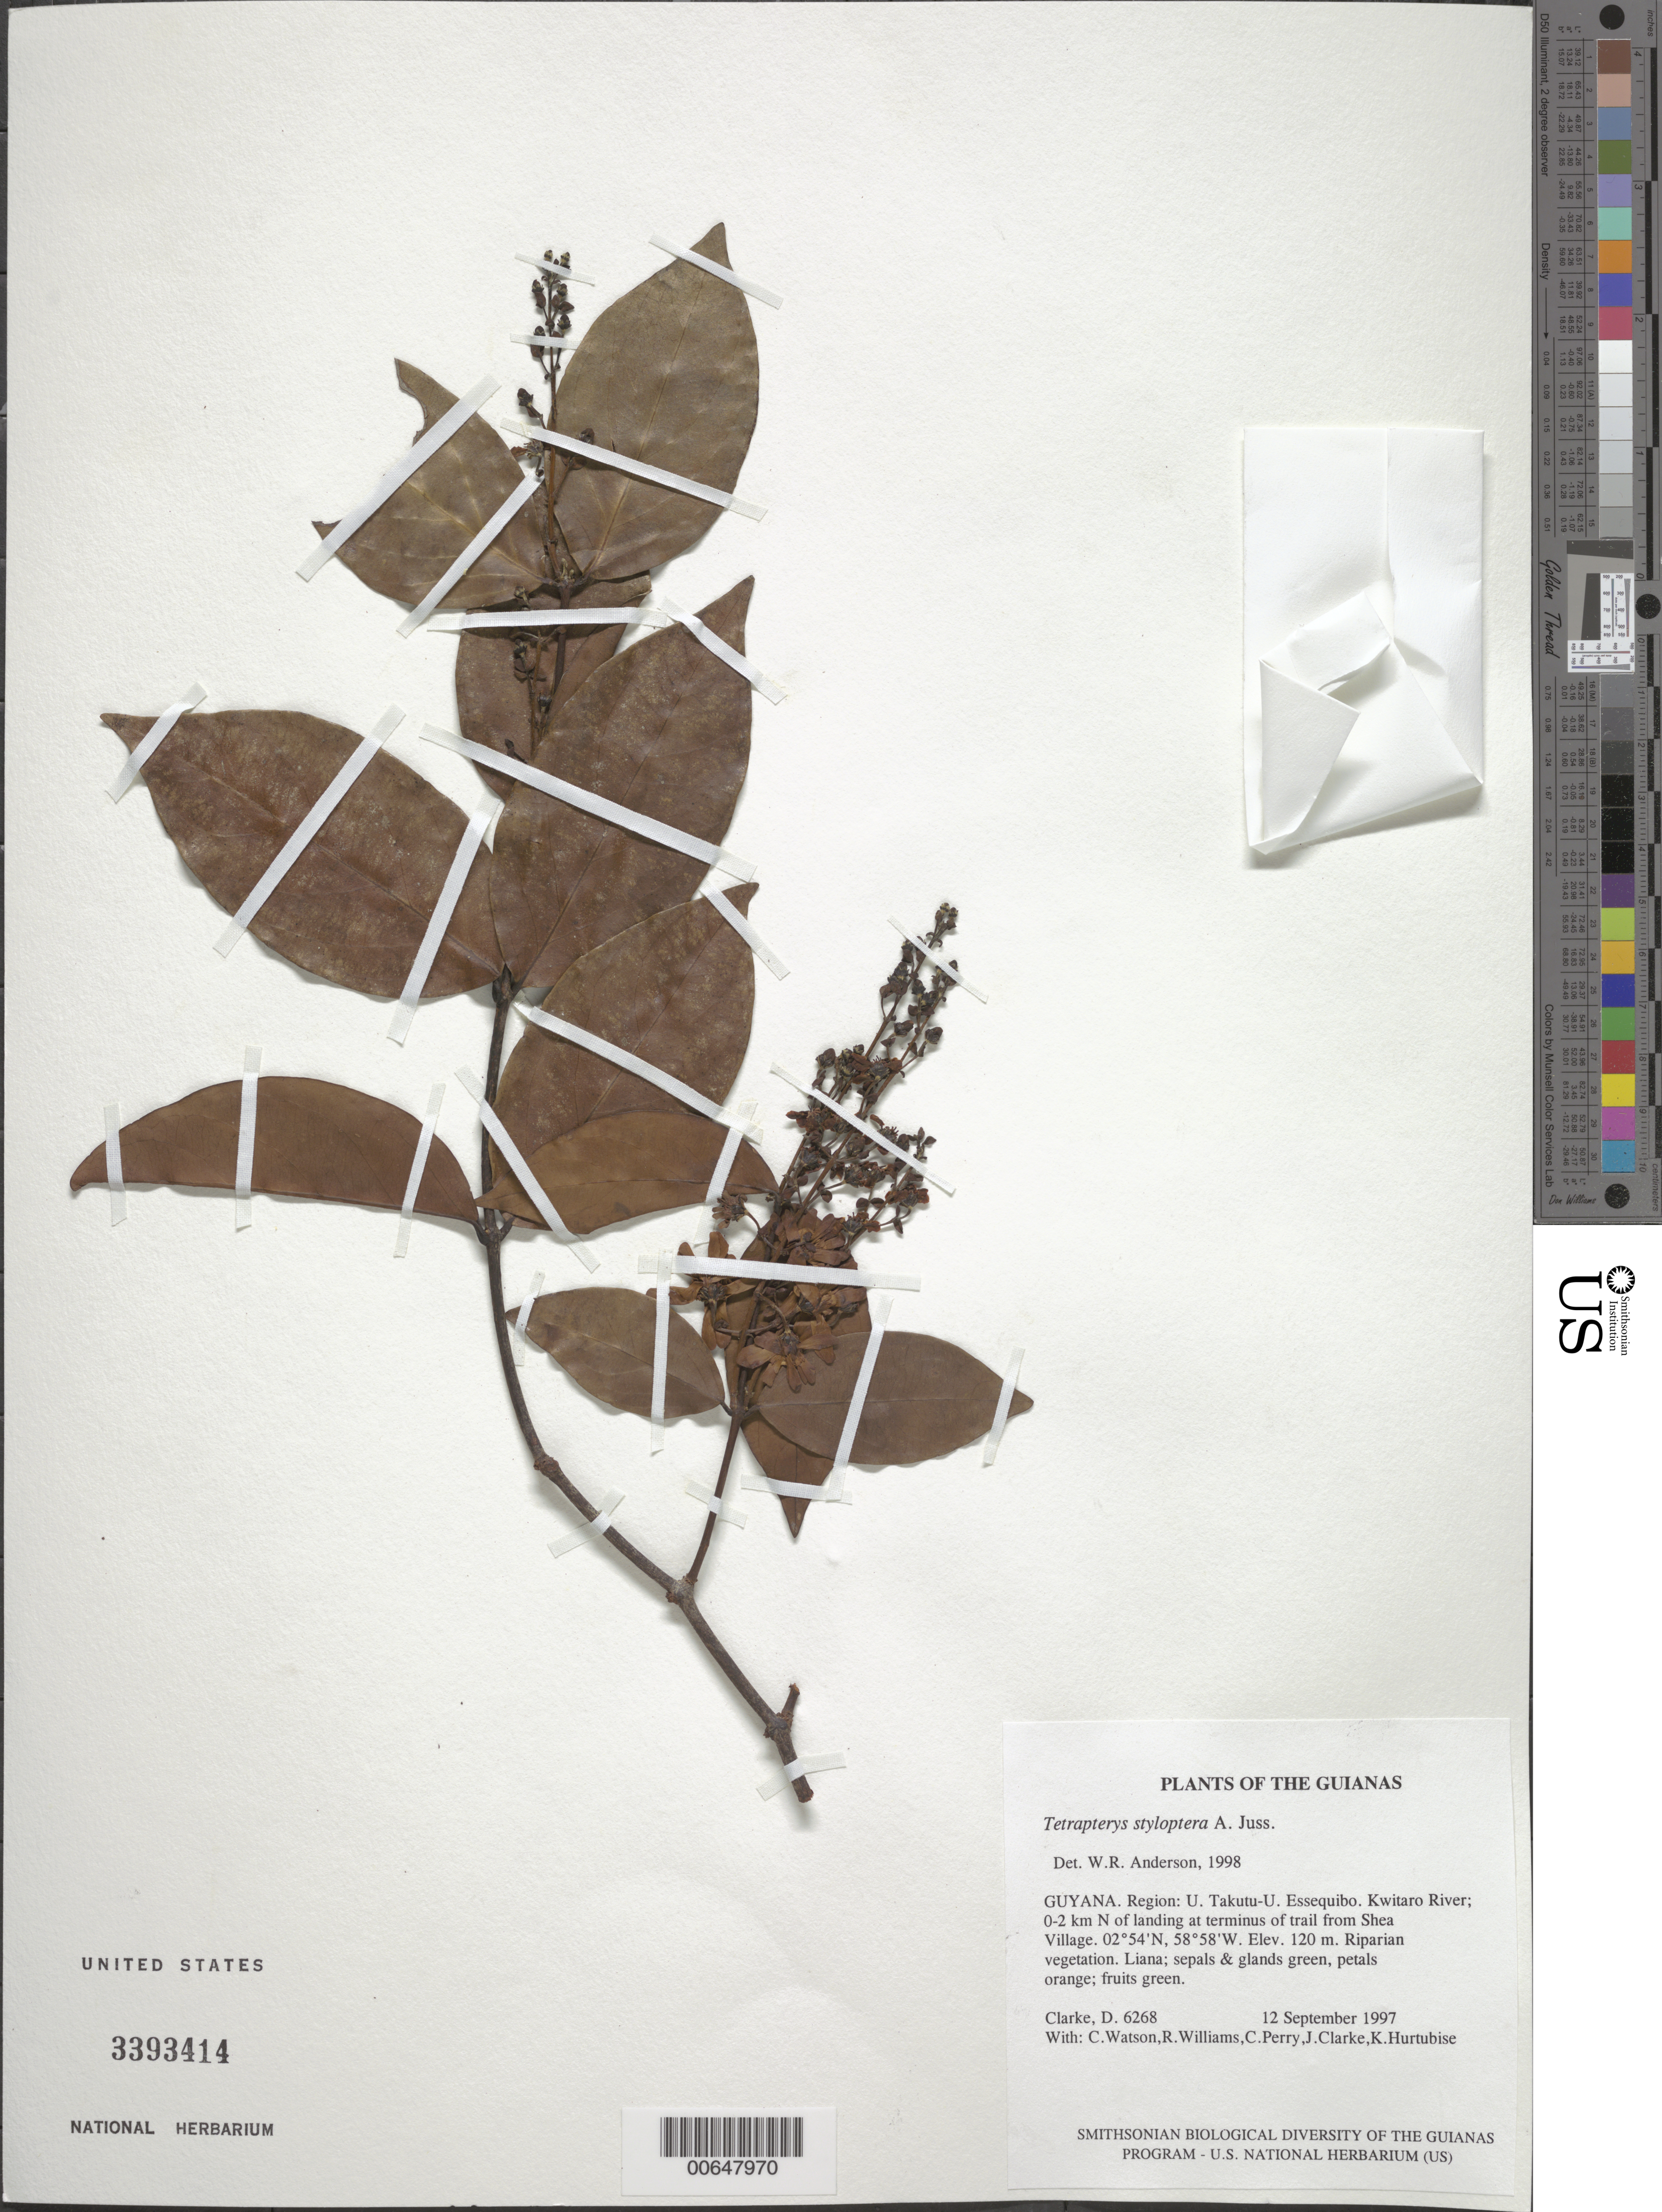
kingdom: Plantae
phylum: Tracheophyta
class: Magnoliopsida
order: Malpighiales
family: Malpighiaceae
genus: Glicophyllum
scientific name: Glicophyllum stylopterum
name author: (A. Juss.) R.F. Almeida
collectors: H. D. Clarke, C. Watson, R. Williams, C. Perry, J. Clarke & K. Hurtubise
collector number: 6268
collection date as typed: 12 September 1997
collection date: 1997-09-12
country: Guyana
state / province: U. Takutu-U. Essequibo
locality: Kwitaro River; 0-2 km N of landing at terminus of trail from Shea Village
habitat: Riparian vegetation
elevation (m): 120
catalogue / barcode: US 3393414